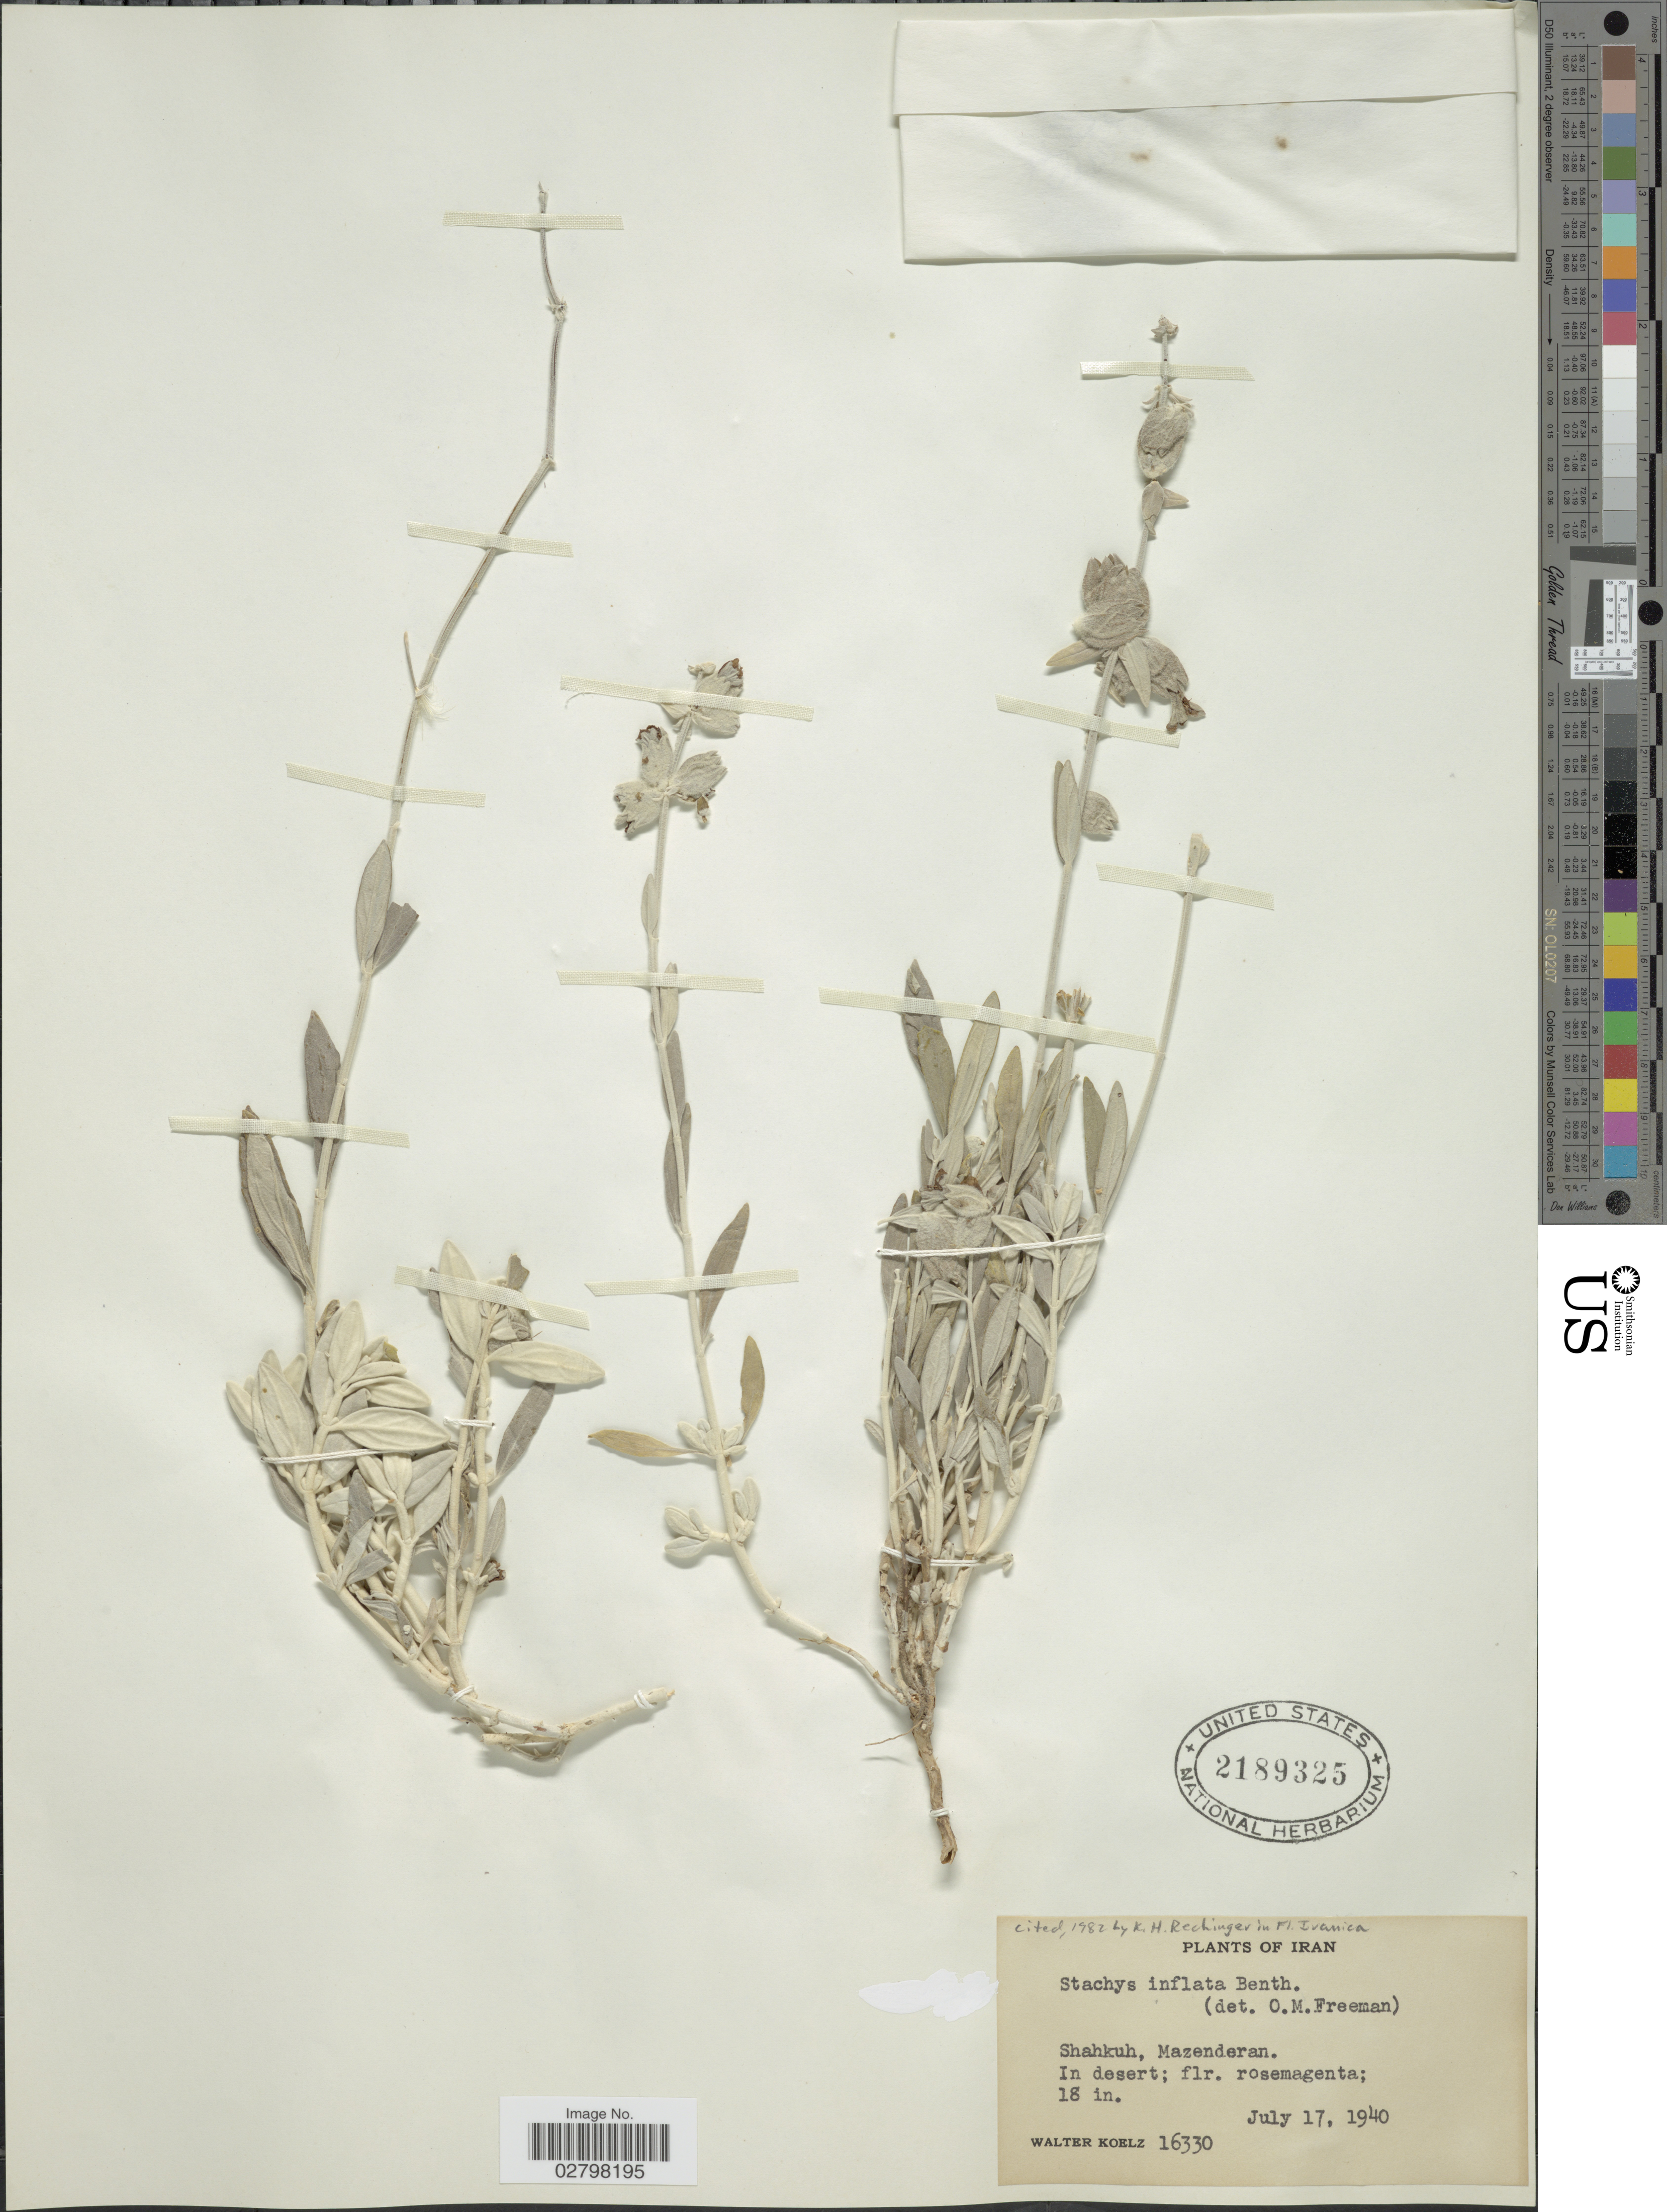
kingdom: Plantae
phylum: Tracheophyta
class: Magnoliopsida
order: Lamiales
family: Lamiaceae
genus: Stachys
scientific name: Stachys inflata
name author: Benth.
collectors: W. N. Koelz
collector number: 16330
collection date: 1940-07-17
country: Iran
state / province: Mazandaran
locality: Shahkuh, Mazenderan.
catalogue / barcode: US 2189325